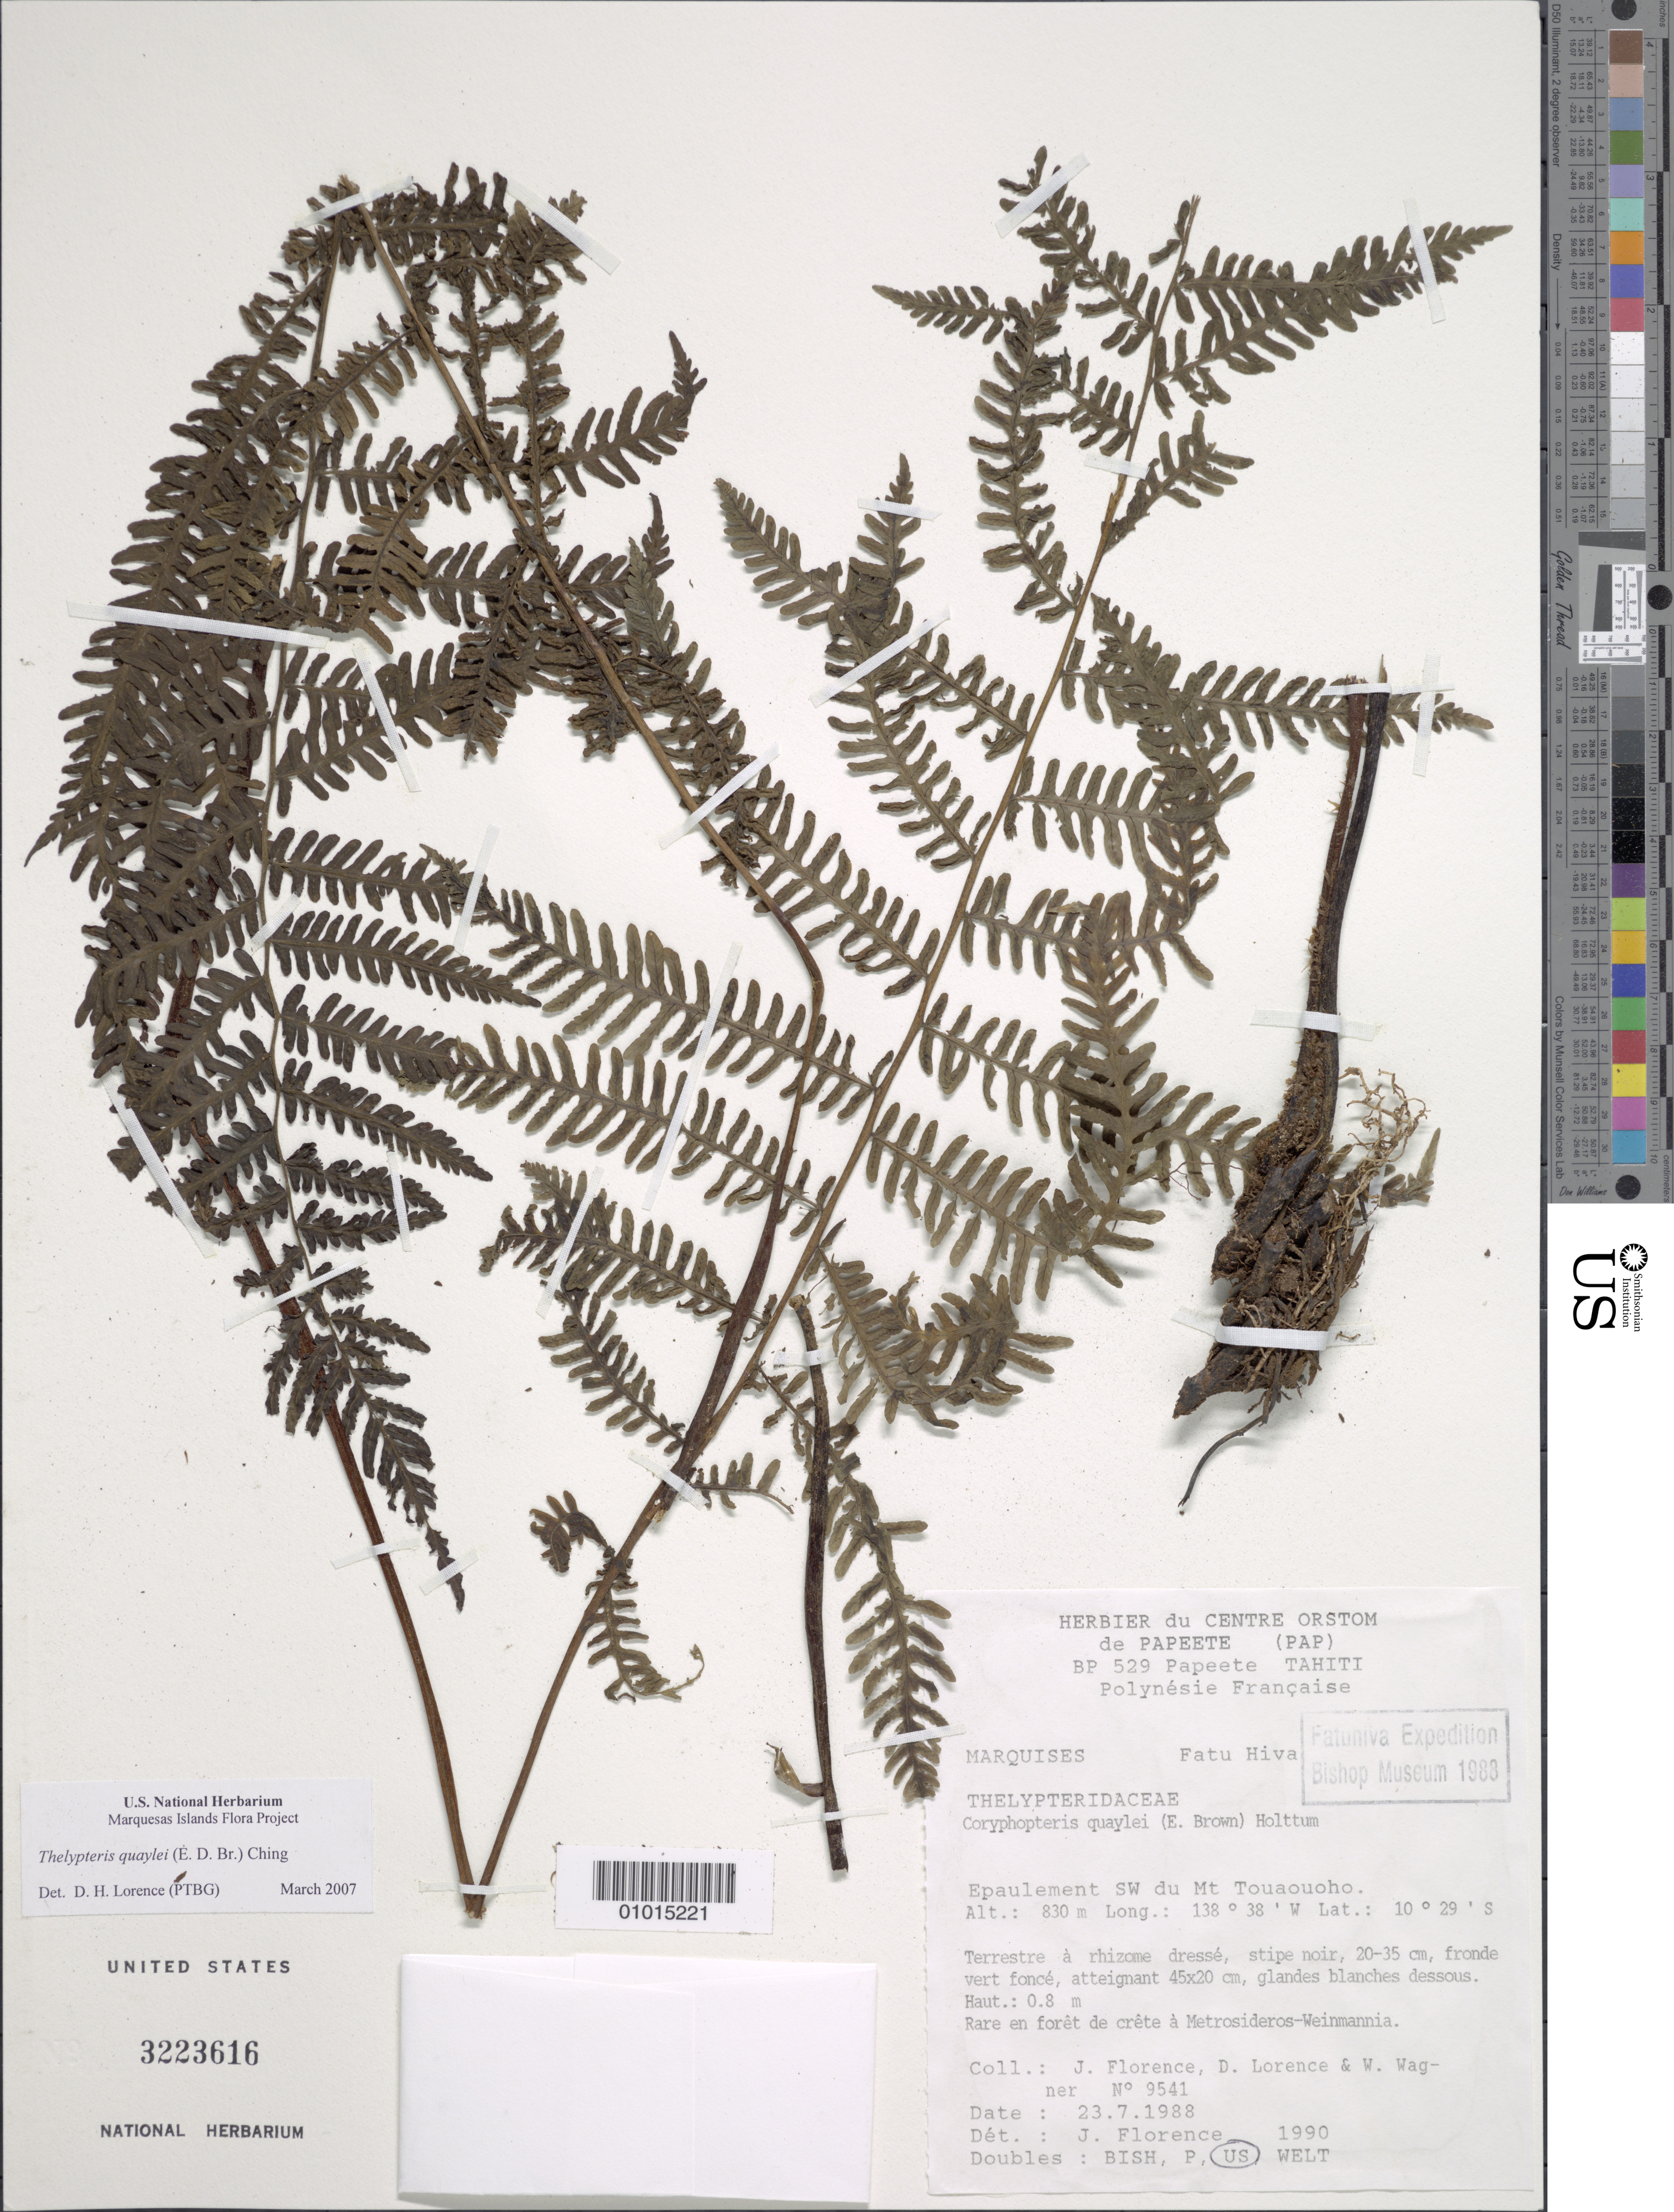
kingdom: Plantae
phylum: Tracheophyta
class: Polypodiopsida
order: Polypodiales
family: Thelypteridaceae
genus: Coryphopteris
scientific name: Coryphopteris quaylei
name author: (E.D. Br.) Holttum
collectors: J. Florence, D. Lorence & W. L. Wagner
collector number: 9541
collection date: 1988-07-23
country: French Polynesia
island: Fatu Hiva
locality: Epaulement SW du Mt. Touaouoho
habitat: Rare en forêt de crête à Metrosideros-Weinmannia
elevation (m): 830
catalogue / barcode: US 3223616